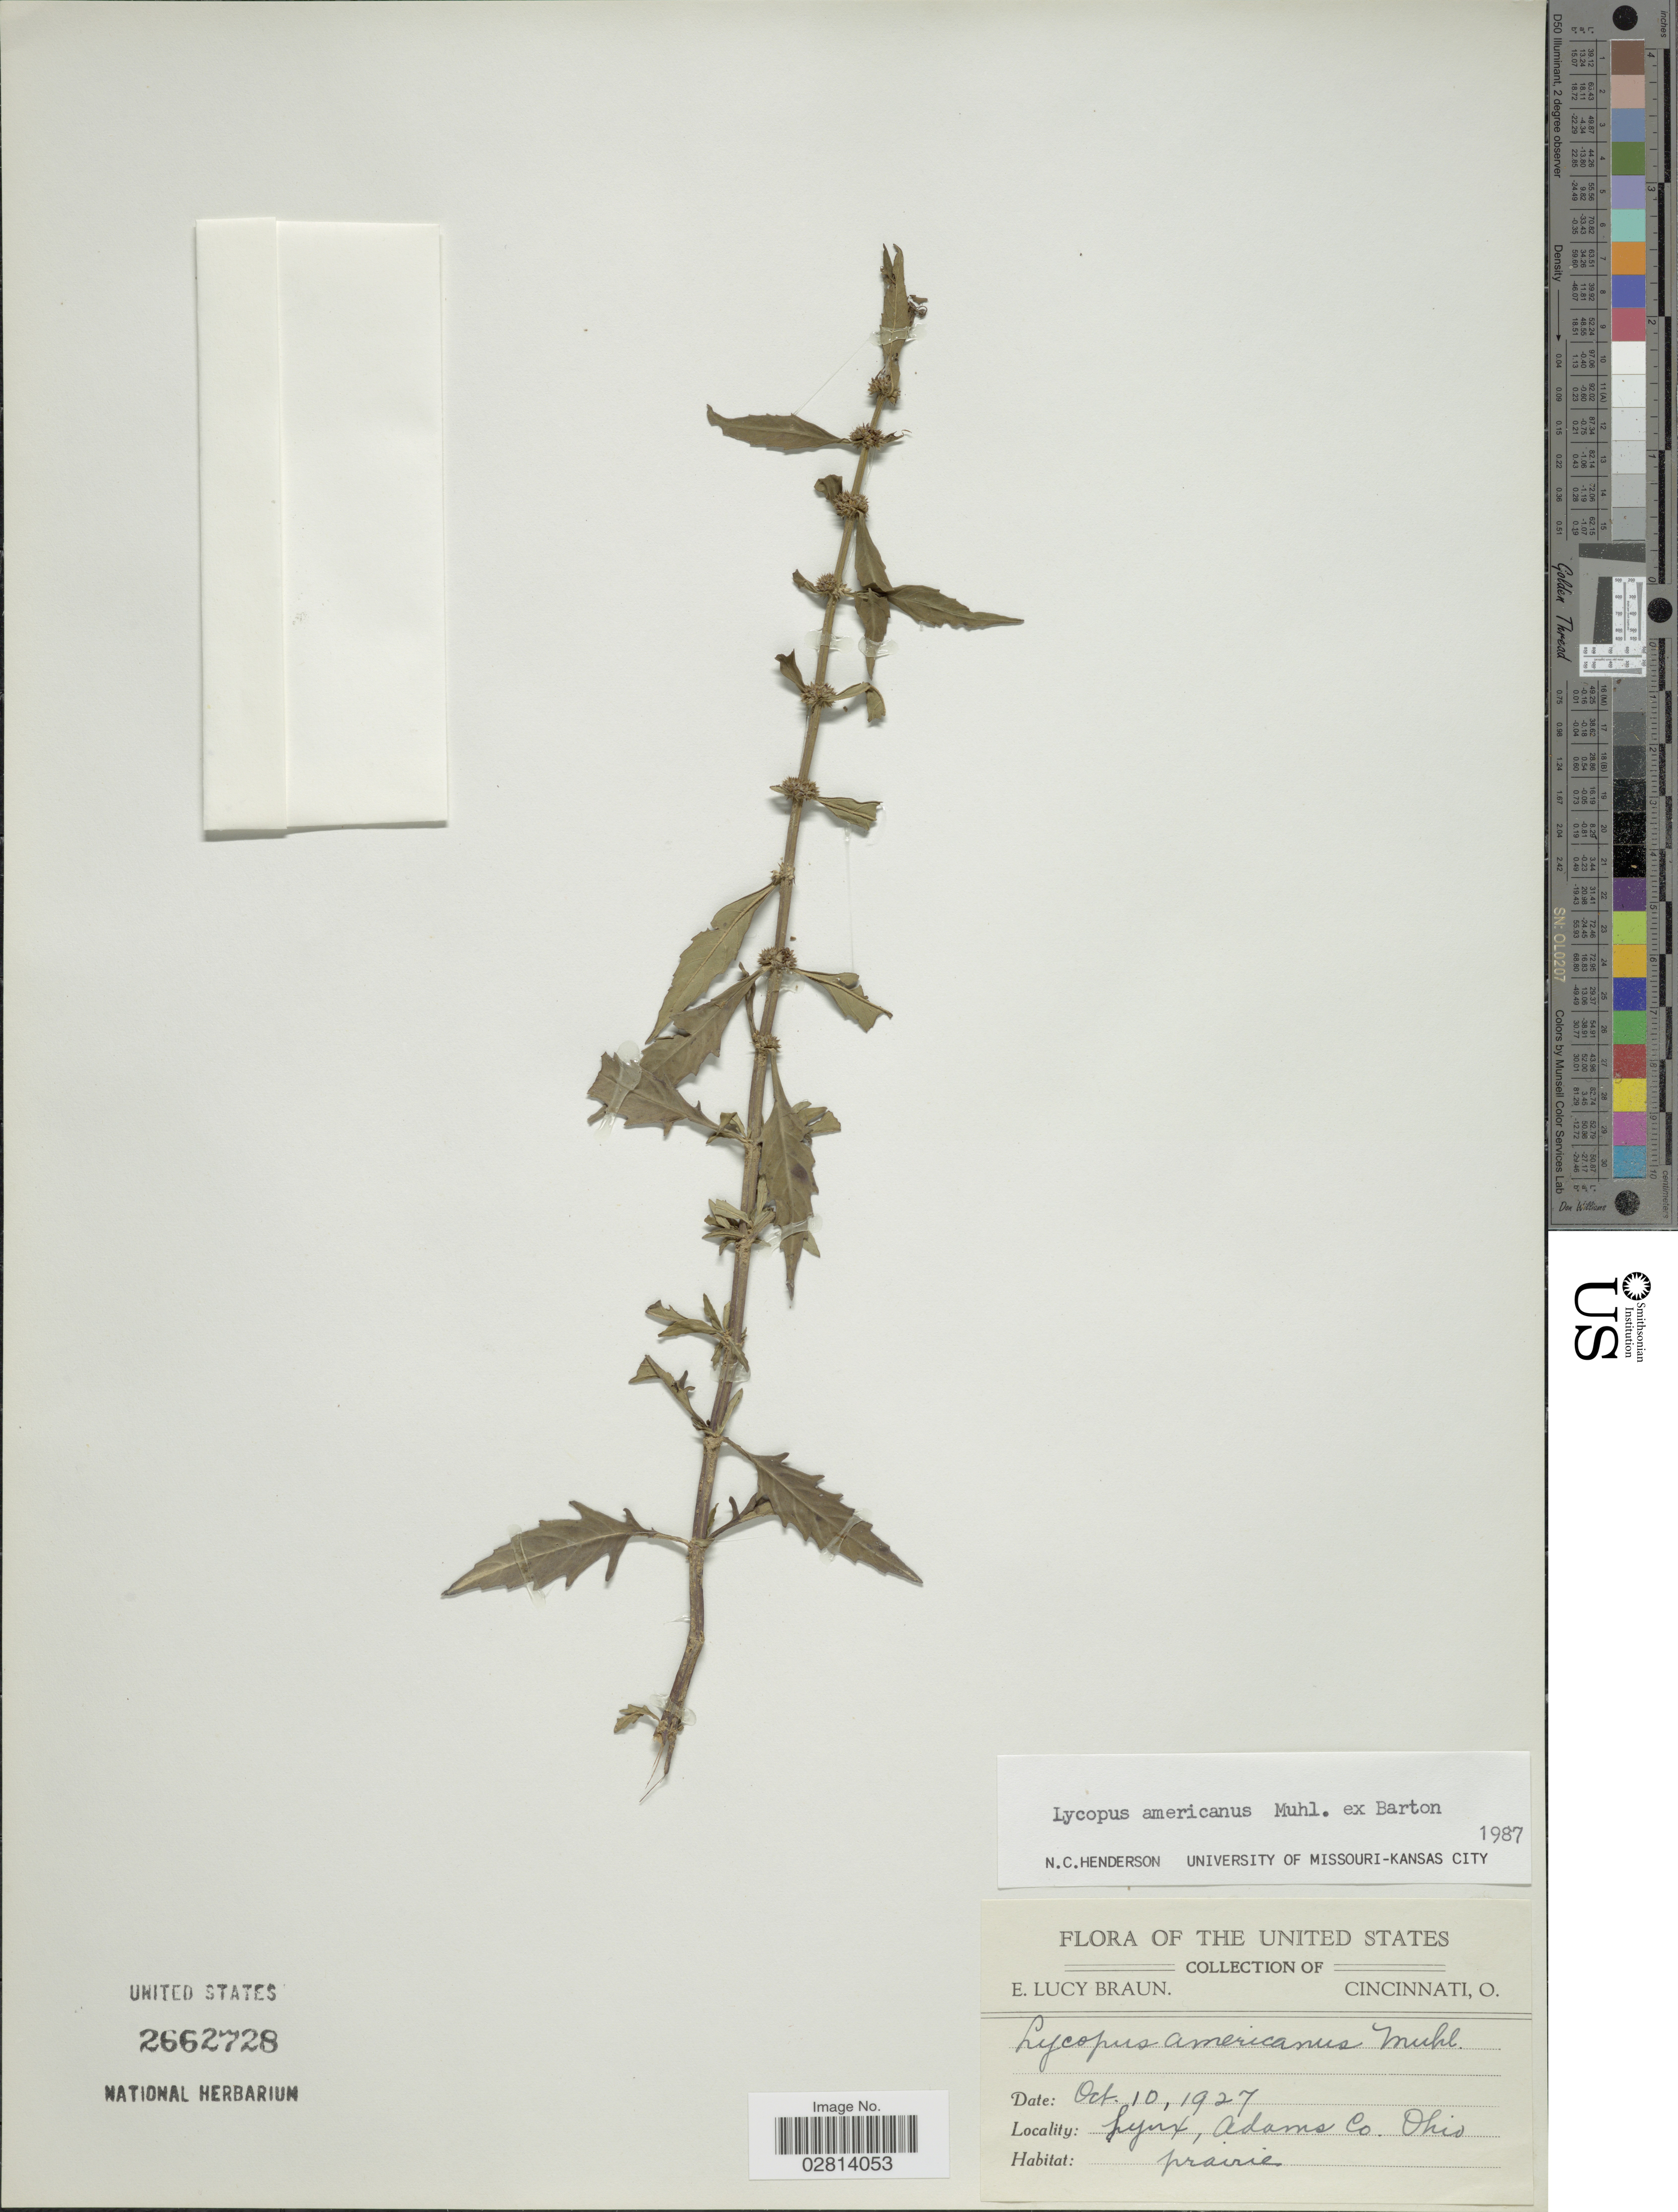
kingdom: Plantae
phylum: Tracheophyta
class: Magnoliopsida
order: Lamiales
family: Lamiaceae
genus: Lycopus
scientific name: Lycopus americanus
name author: Muhl. ex W.P.C. Barton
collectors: E. L. Braun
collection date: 1927-10-10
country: United States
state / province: Ohio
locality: Lynx, Adams Co., Ohio.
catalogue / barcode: US 2662728